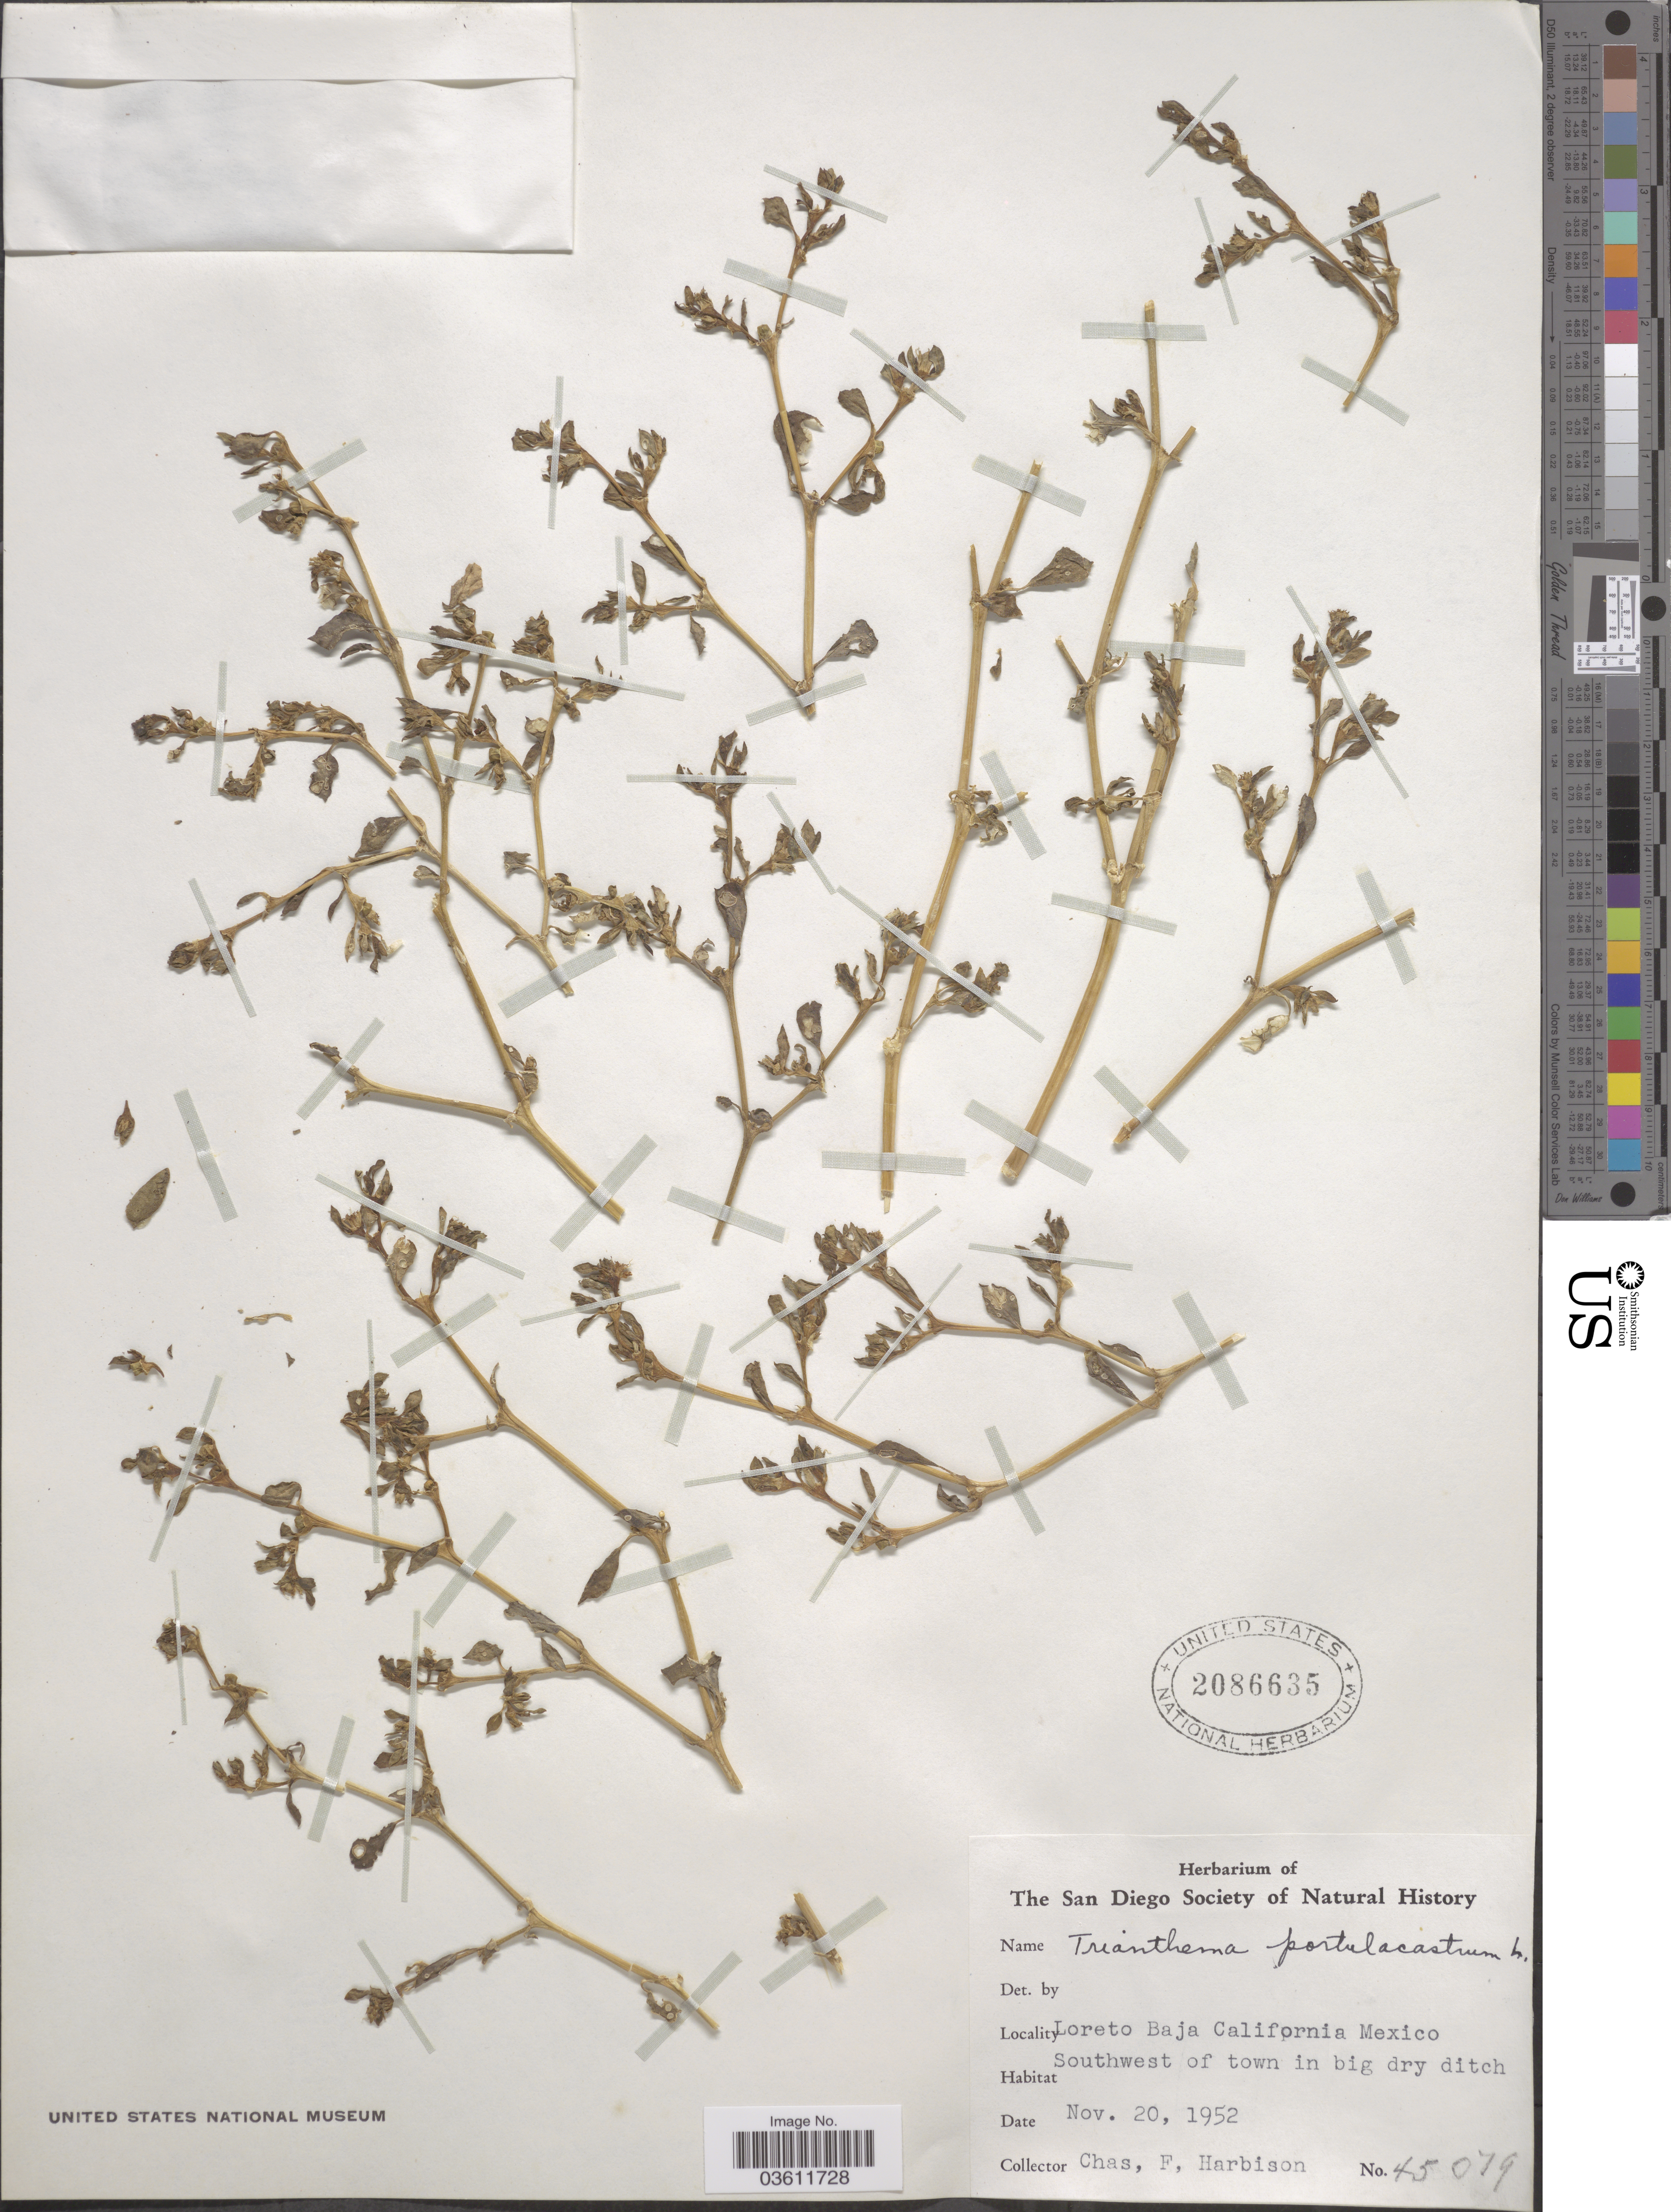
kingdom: Plantae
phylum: Tracheophyta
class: Magnoliopsida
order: Caryophyllales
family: Aizoaceae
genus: Trianthema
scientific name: Trianthema portulacastrum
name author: L.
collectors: C. F. Harbison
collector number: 45079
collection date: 1952-11-20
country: Mexico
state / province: Baja California Sur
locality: Loreto. Southwest of town in big dry ditch.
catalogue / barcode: US 2086635